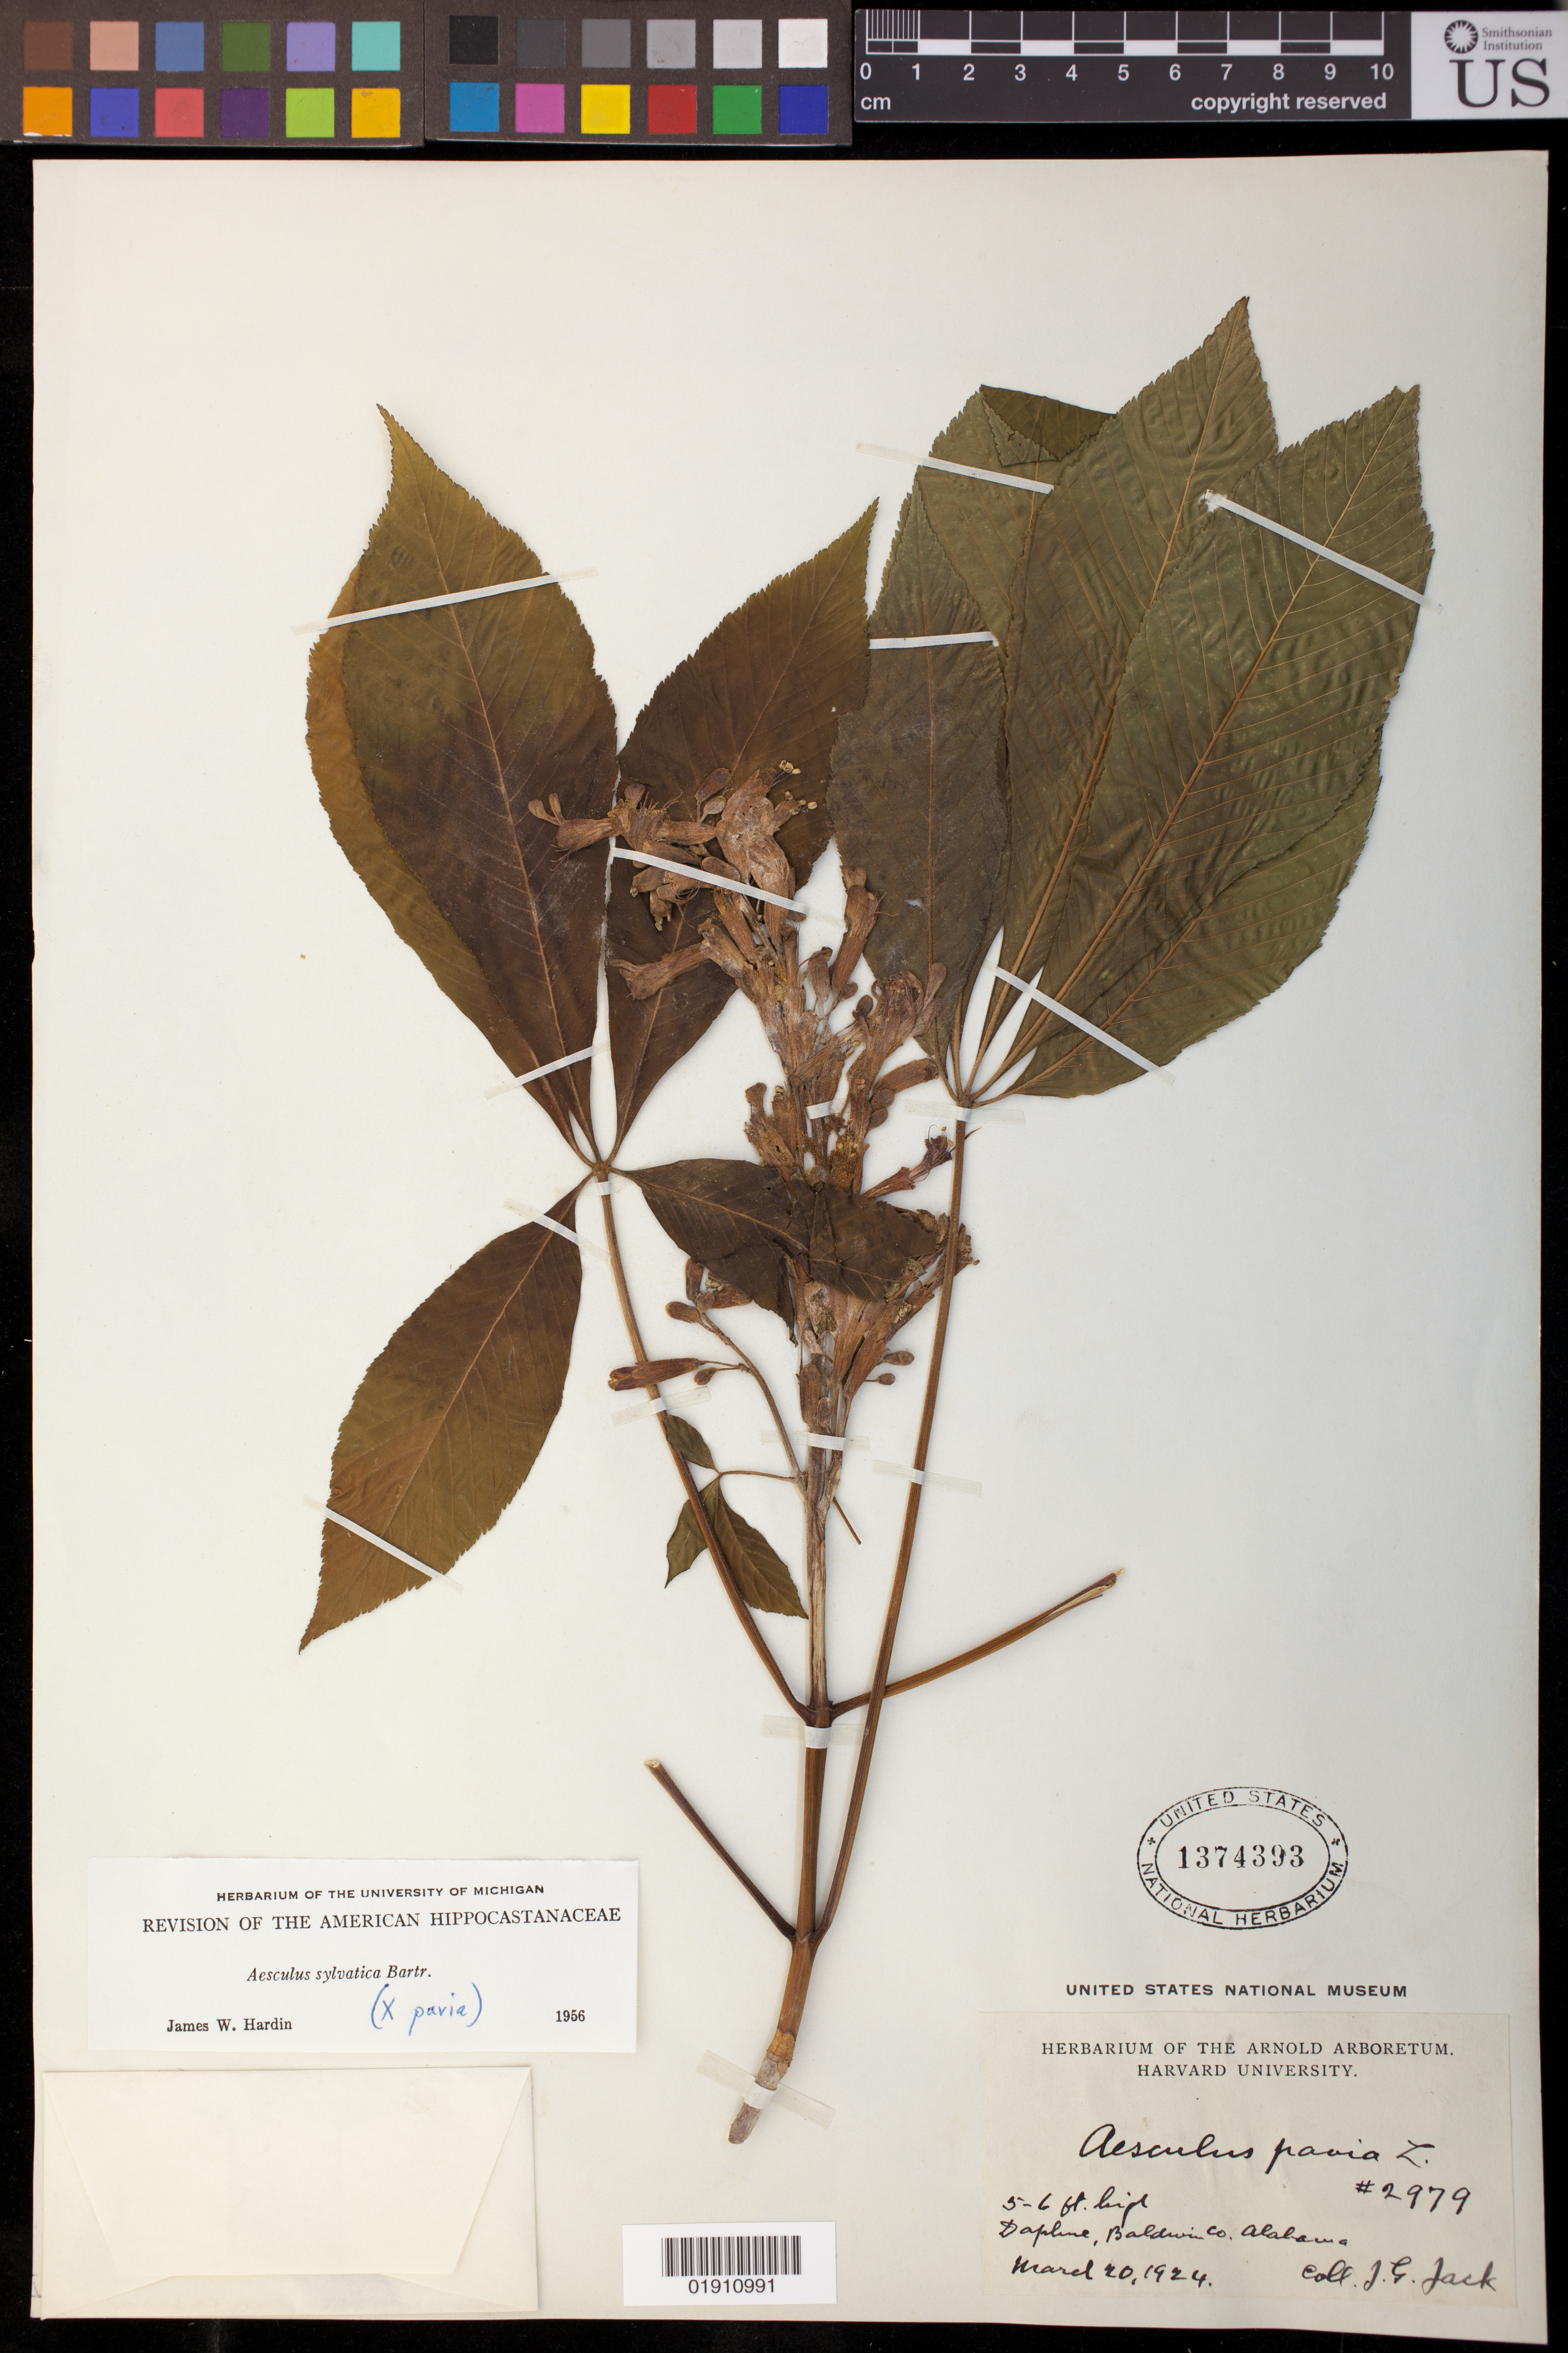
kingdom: Plantae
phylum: Tracheophyta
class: Magnoliopsida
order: Sapindales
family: Sapindaceae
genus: Aesculus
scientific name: Aesculus sylvatica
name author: W. Bartram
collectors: J. G. Jack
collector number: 2979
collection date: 1924-03-20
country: United States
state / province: Alabama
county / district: Baldwin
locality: Daphne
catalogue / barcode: US 1374393